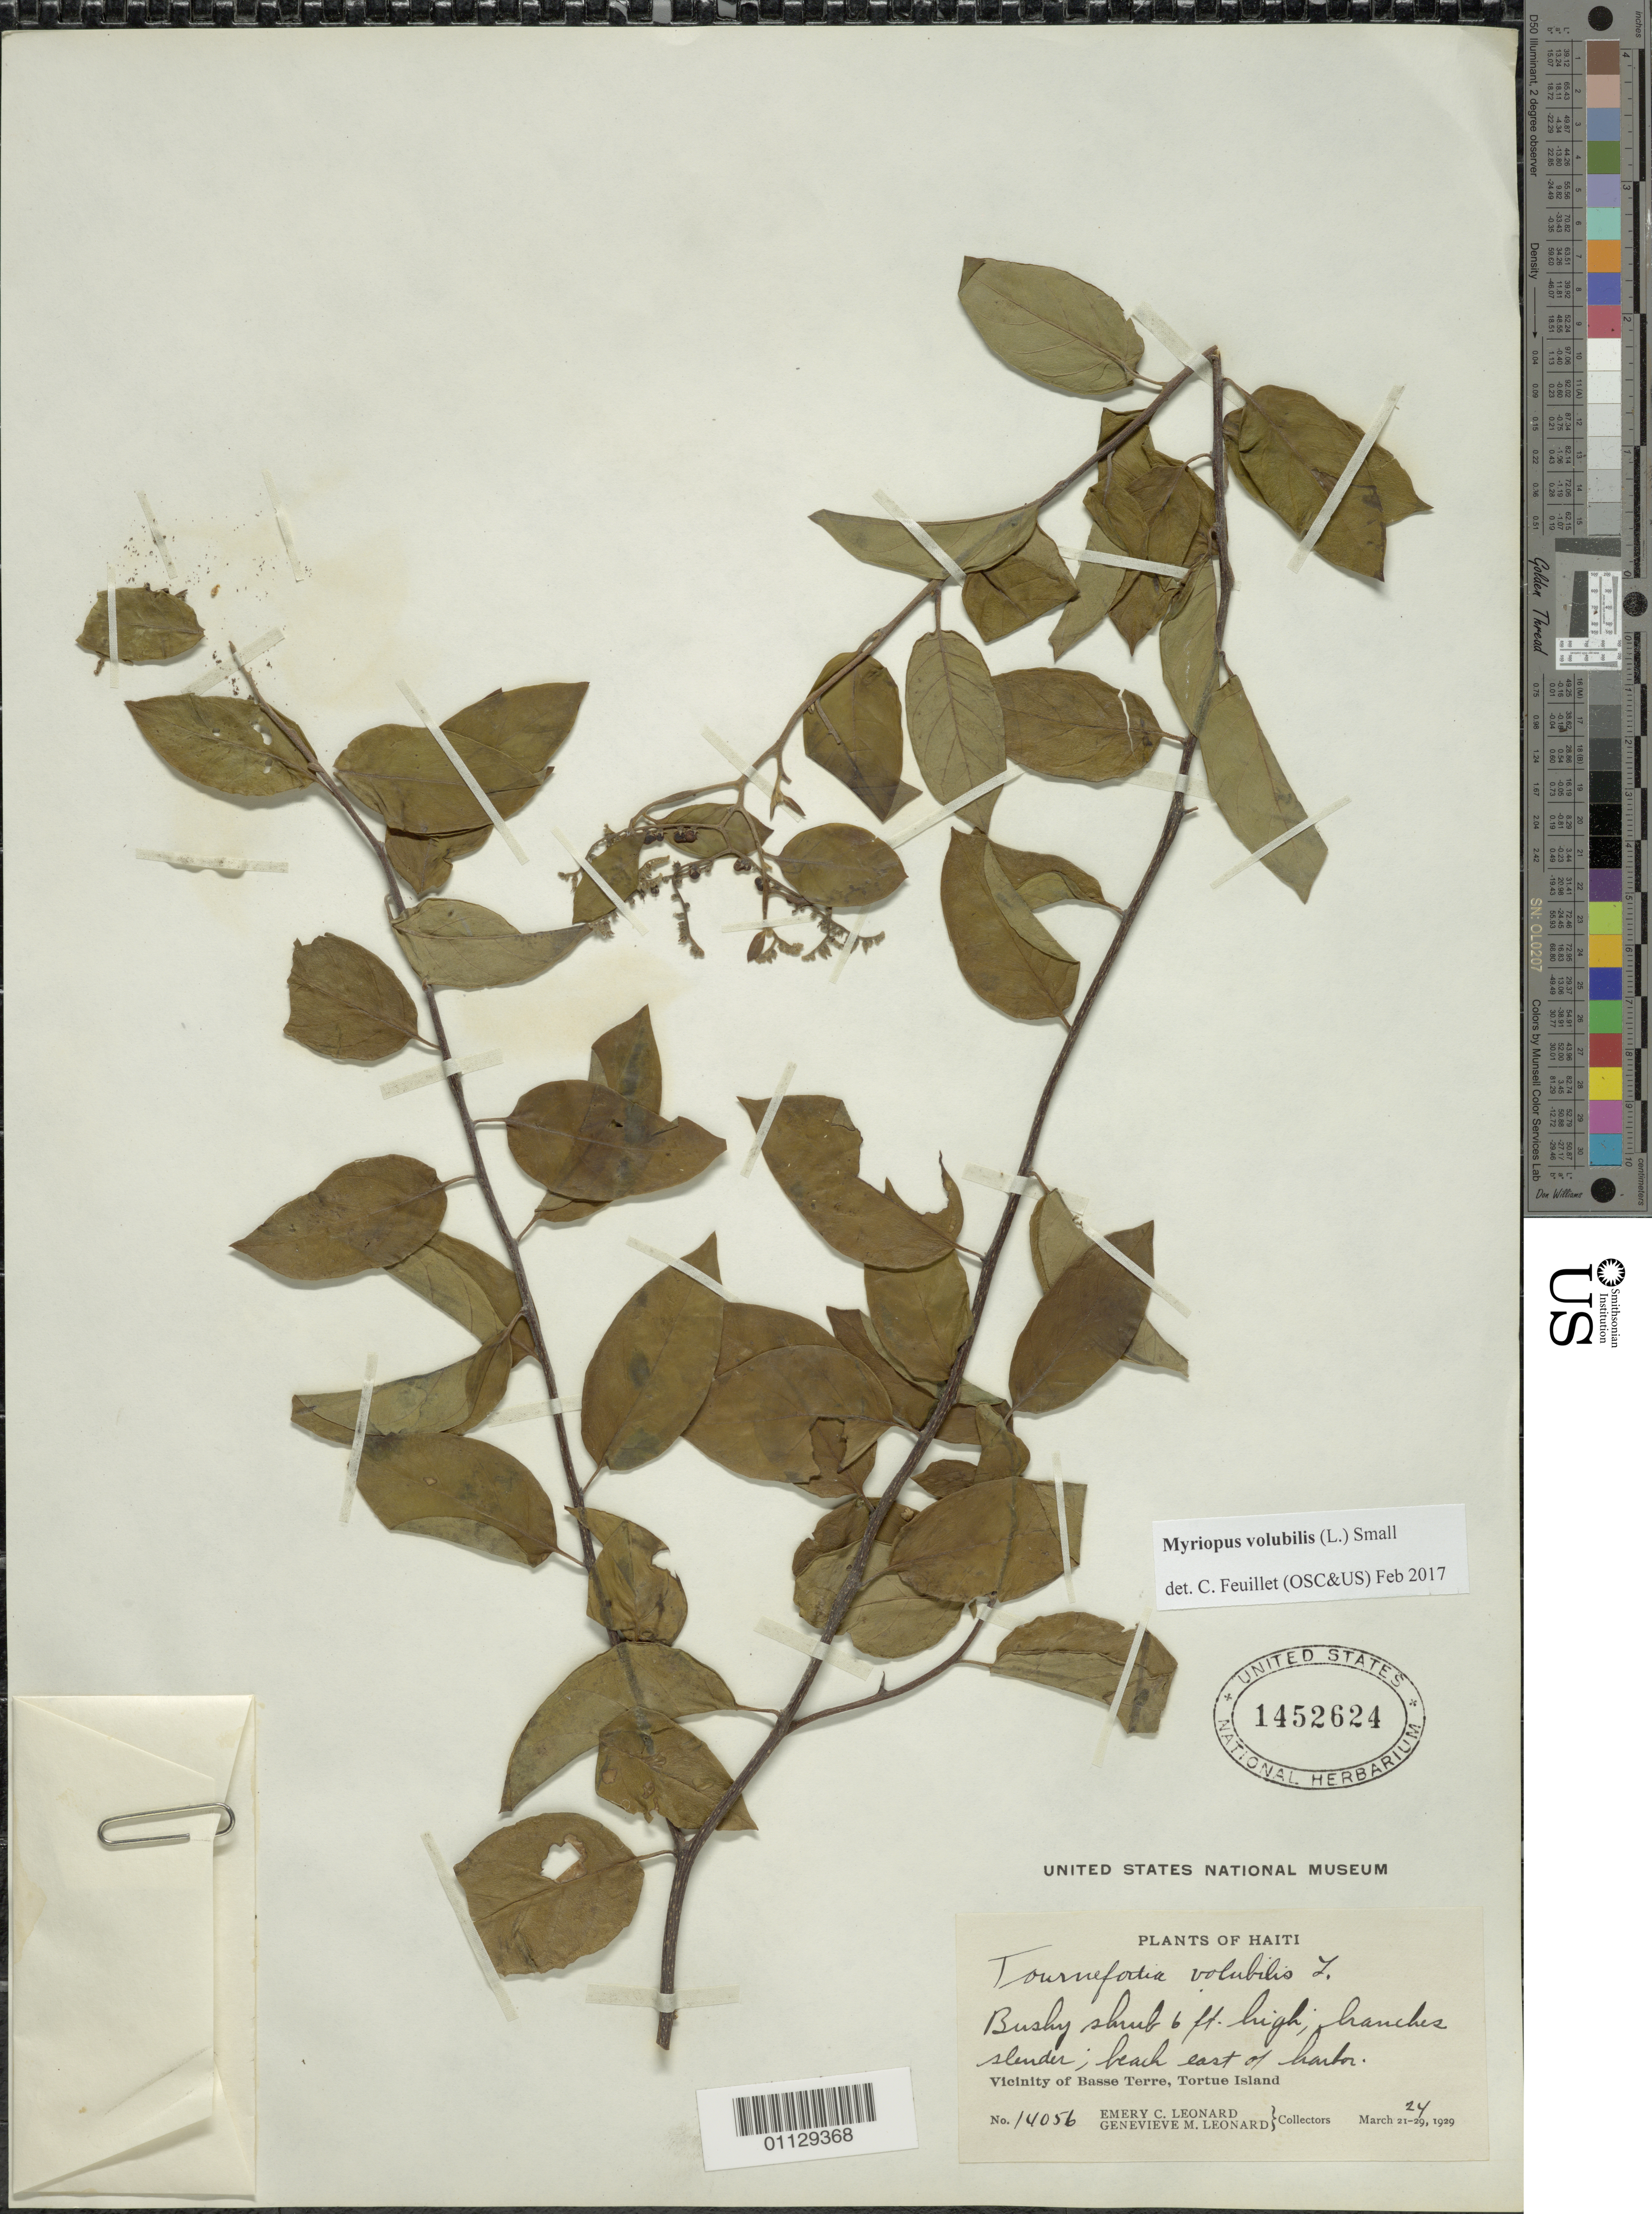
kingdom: Plantae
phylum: Tracheophyta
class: Magnoliopsida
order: Boraginales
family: Heliotropiaceae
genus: Myriopus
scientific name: Myriopus volubilis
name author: (L.) Small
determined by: Feuillet, C.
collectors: E. C. Leonard & G. M. Leonard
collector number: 14056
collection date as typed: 24 Mar 1929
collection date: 1929-03-24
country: Haiti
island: Tortue I.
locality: Basse Terre, Tortue Island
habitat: Beach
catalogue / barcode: US 1452624